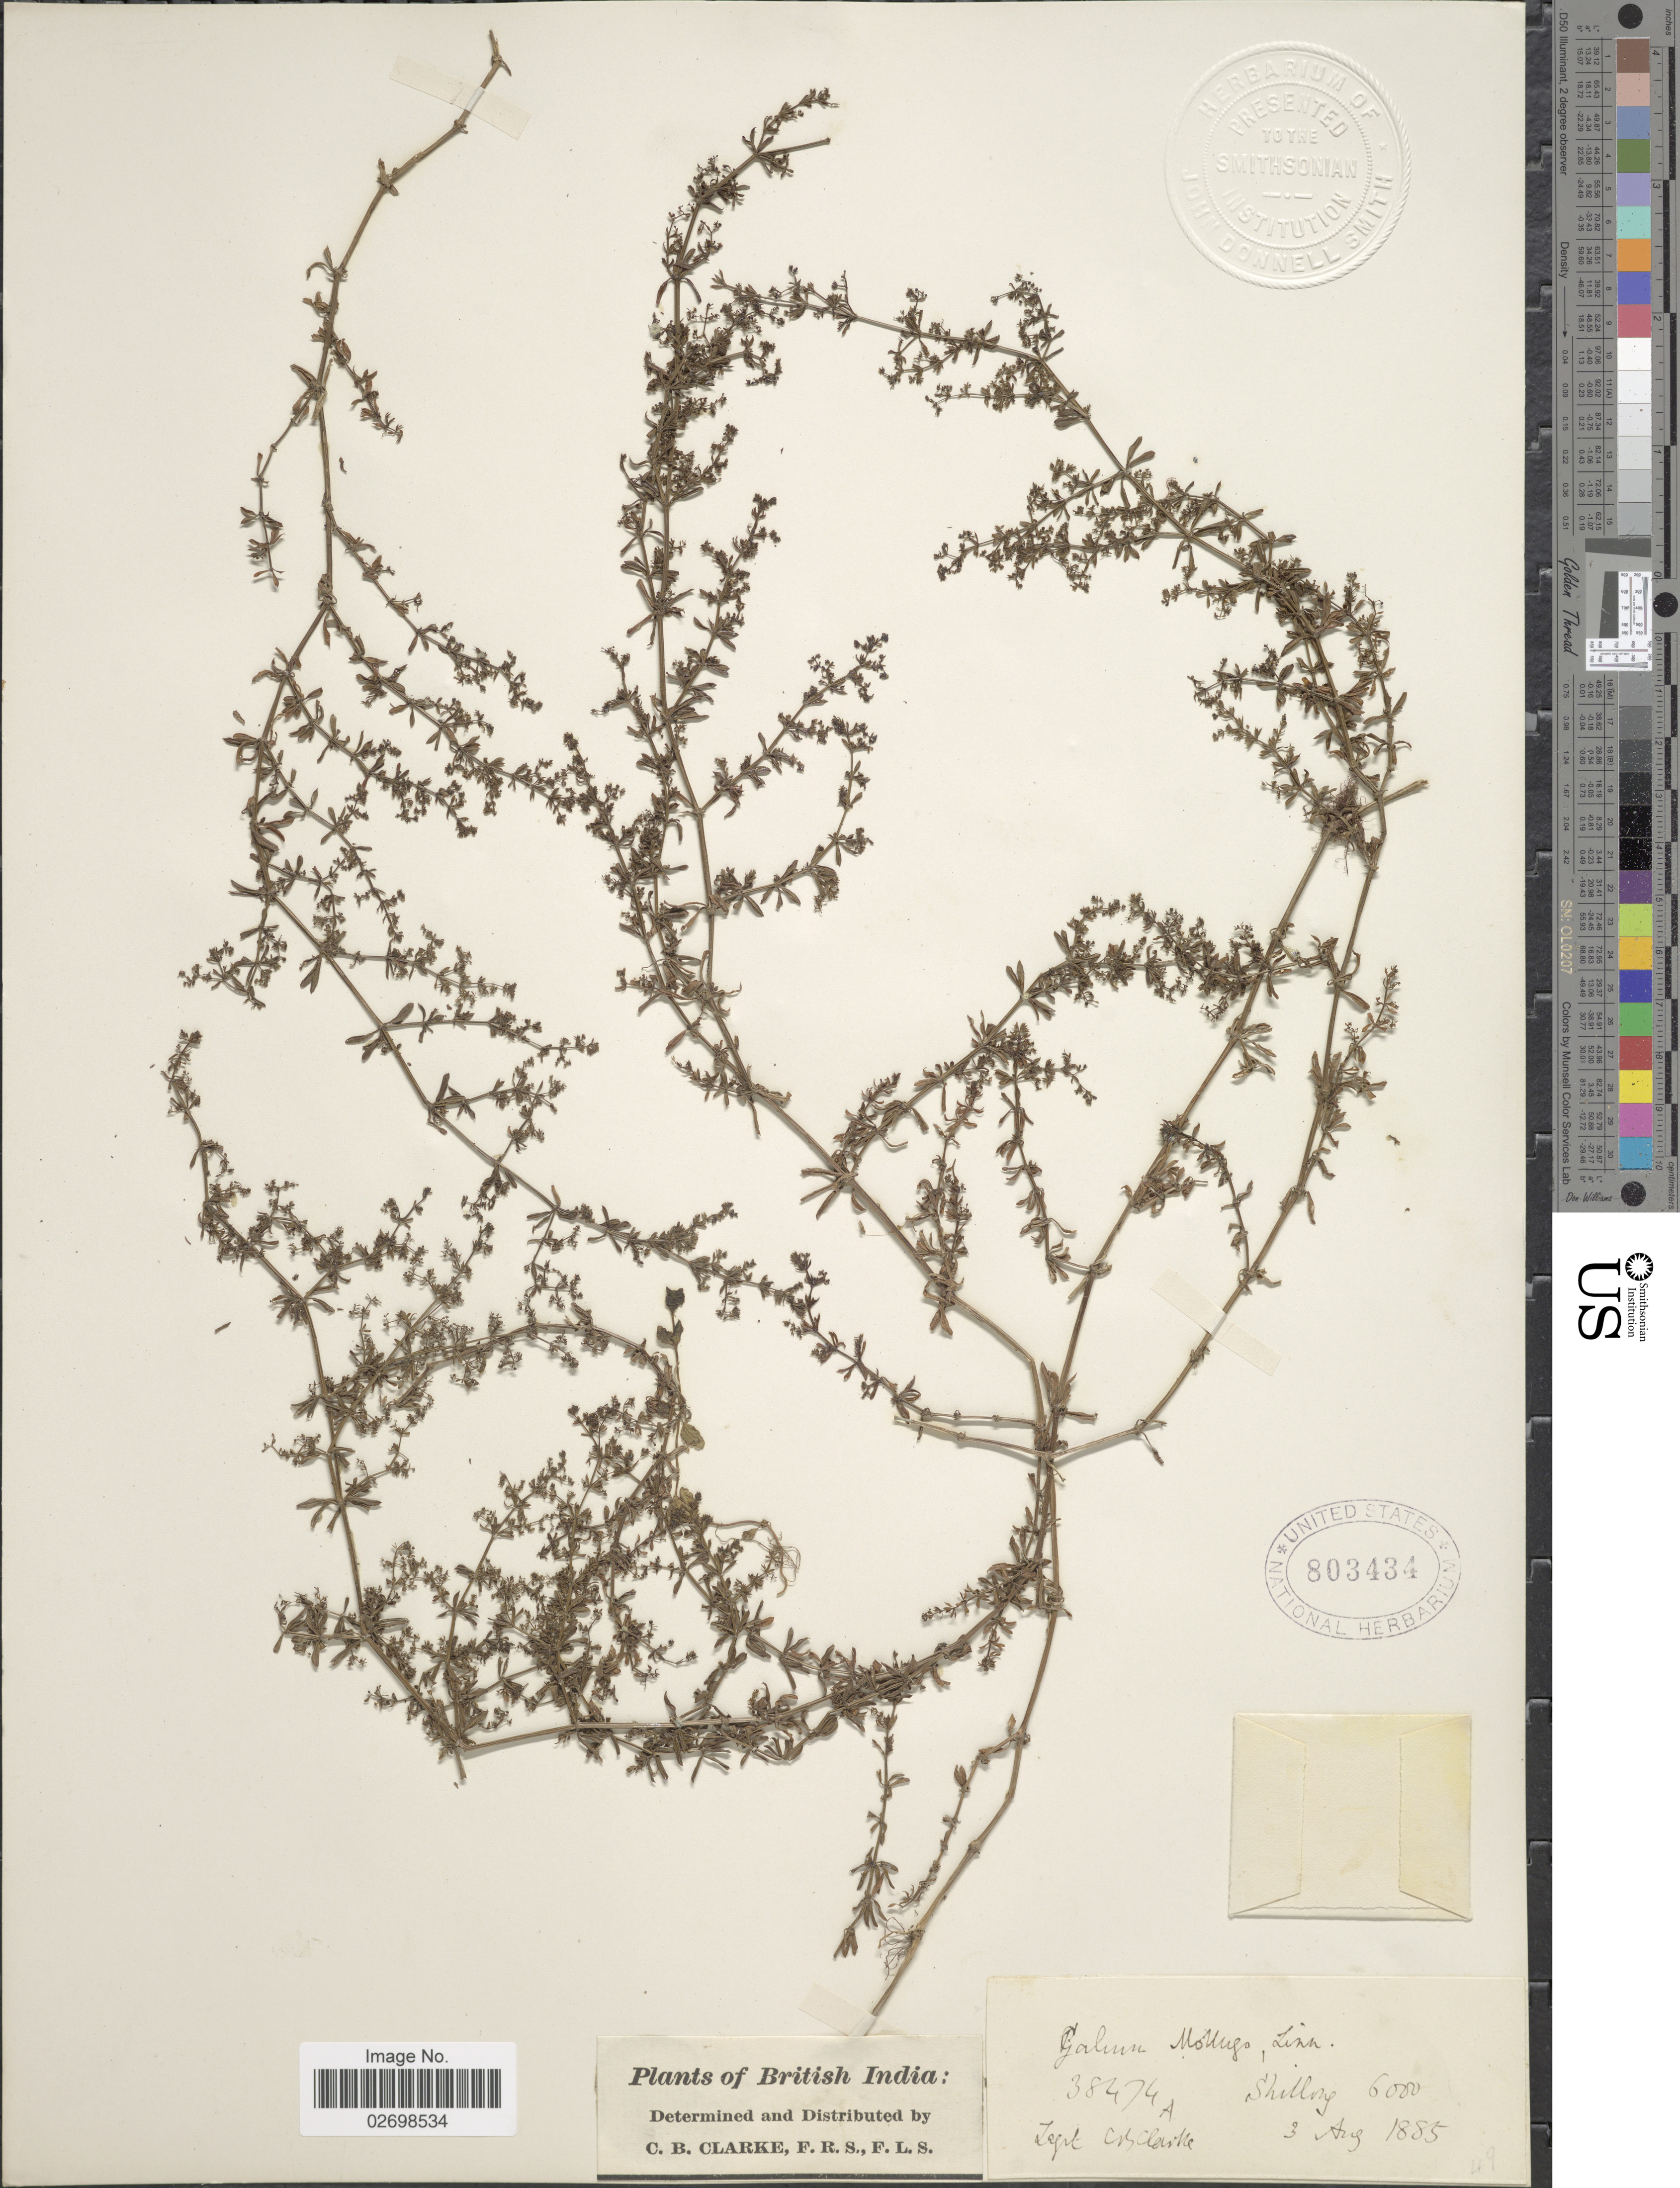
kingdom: Plantae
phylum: Tracheophyta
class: Magnoliopsida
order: Gentianales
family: Rubiaceae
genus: Galium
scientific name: Galium mollugo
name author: L.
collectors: C. B. Clarke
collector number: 38474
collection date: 1885-08-03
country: India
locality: British India, Shillong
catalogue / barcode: US 803434